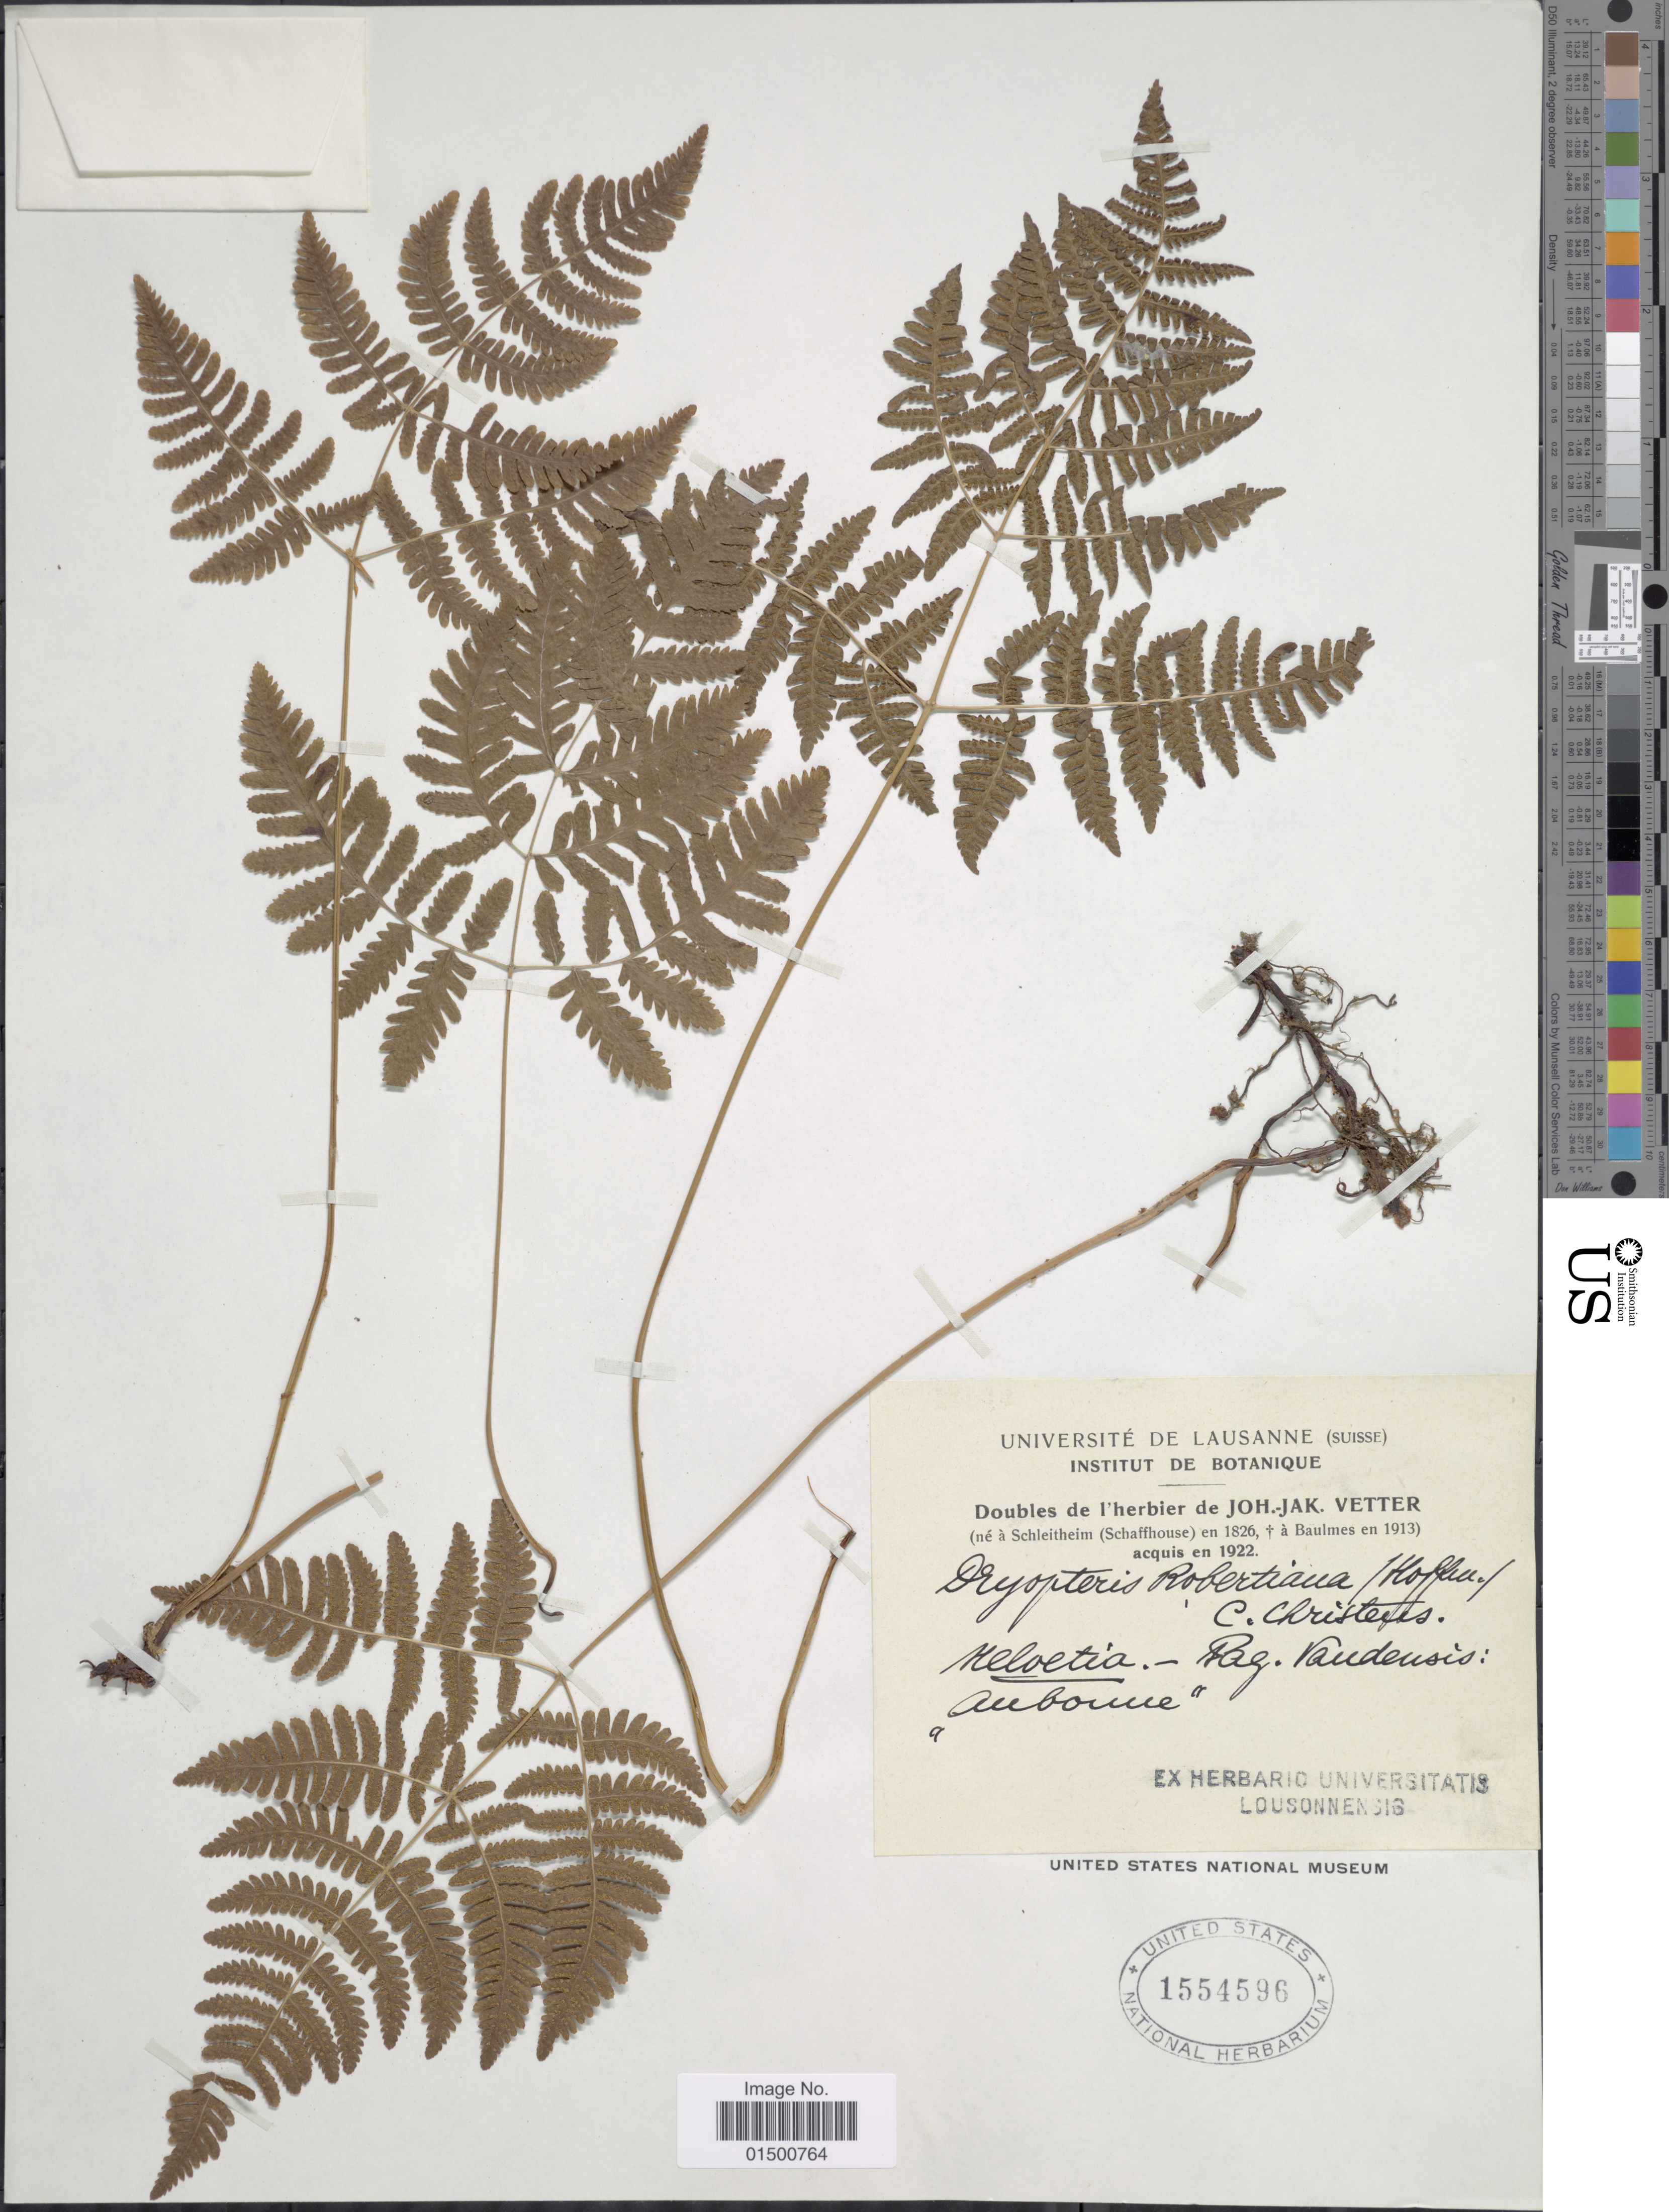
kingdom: Plantae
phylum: Tracheophyta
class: Polypodiopsida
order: Polypodiales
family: Cystopteridaceae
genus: Gymnocarpium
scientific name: Gymnocarpium robertianum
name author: (Hoffm.) Newman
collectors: ex herb. J.J. Vetter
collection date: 1922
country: Switzerland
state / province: Vaud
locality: Helvetia, Aubonne.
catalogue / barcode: US 1554596